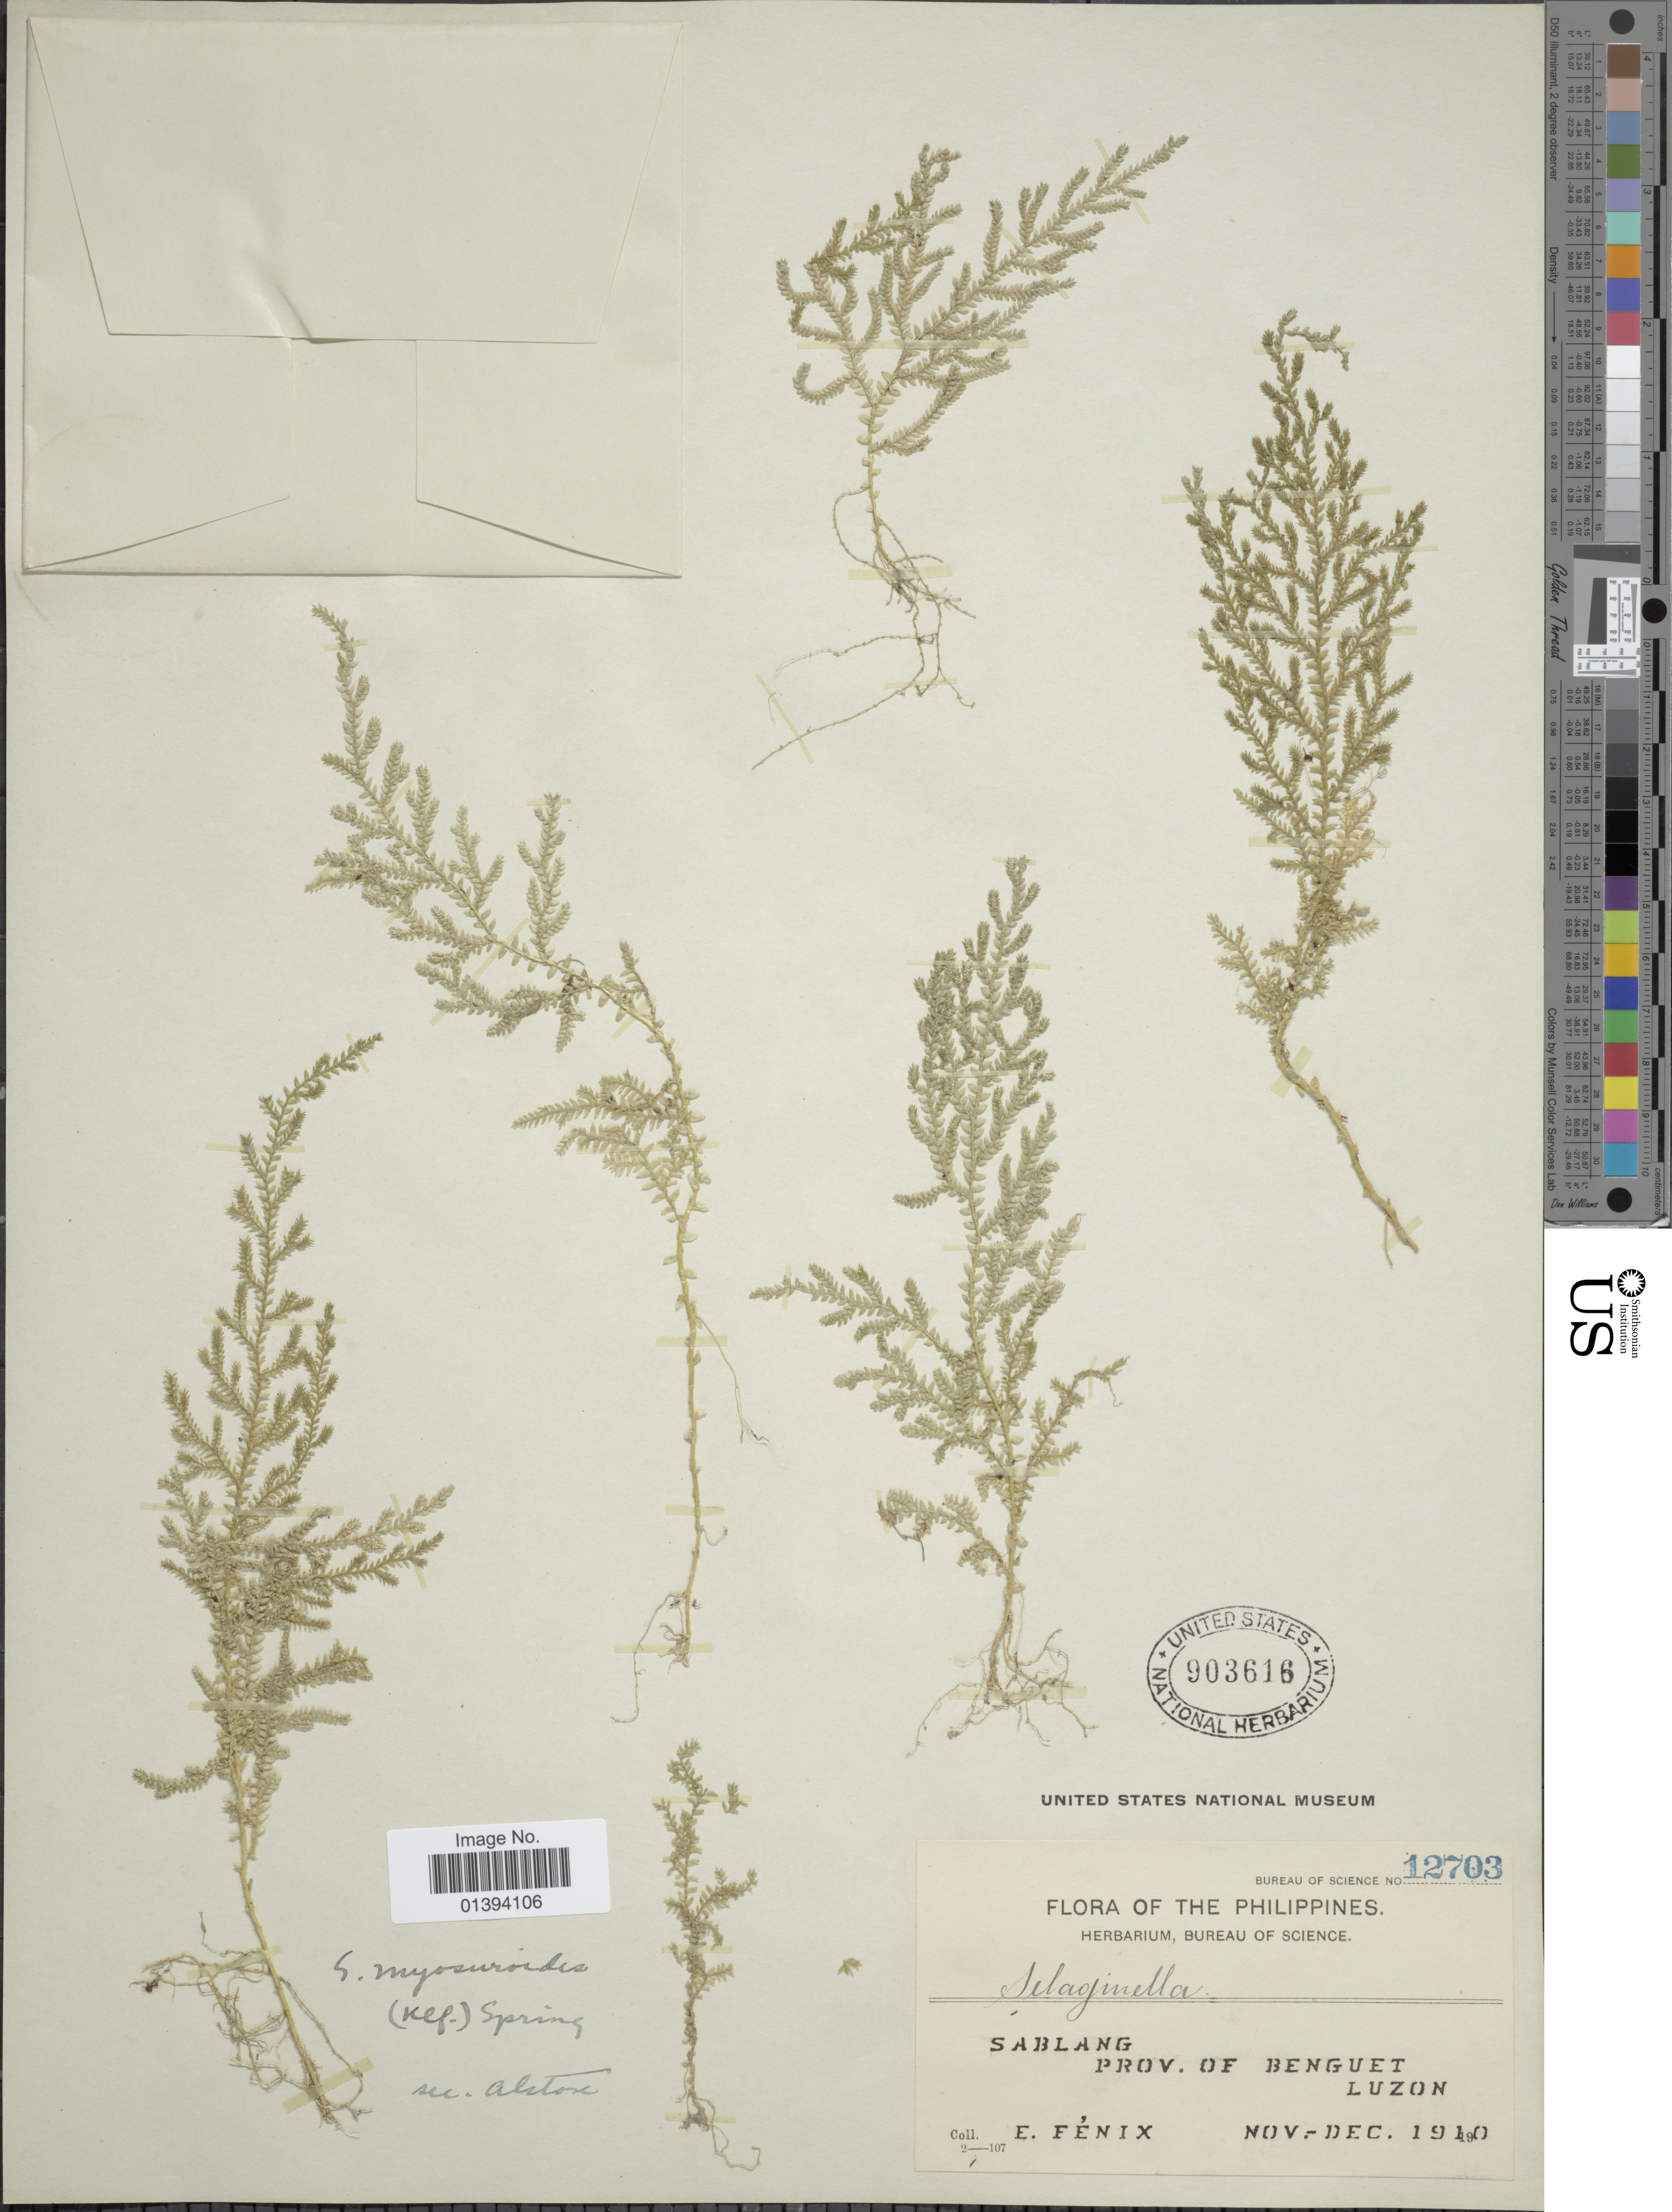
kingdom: Plantae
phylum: Tracheophyta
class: Lycopodiopsida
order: Selaginellales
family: Selaginellaceae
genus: Selaginella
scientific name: Selaginella myosuroides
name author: (Kaulf.) Spring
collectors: E. Fénix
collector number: Bureau of Science 12703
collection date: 1910-11/1910-12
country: Philippines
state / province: Central Luzon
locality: Sablang Prov. of Bengiuet, Luzon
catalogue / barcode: US 903616